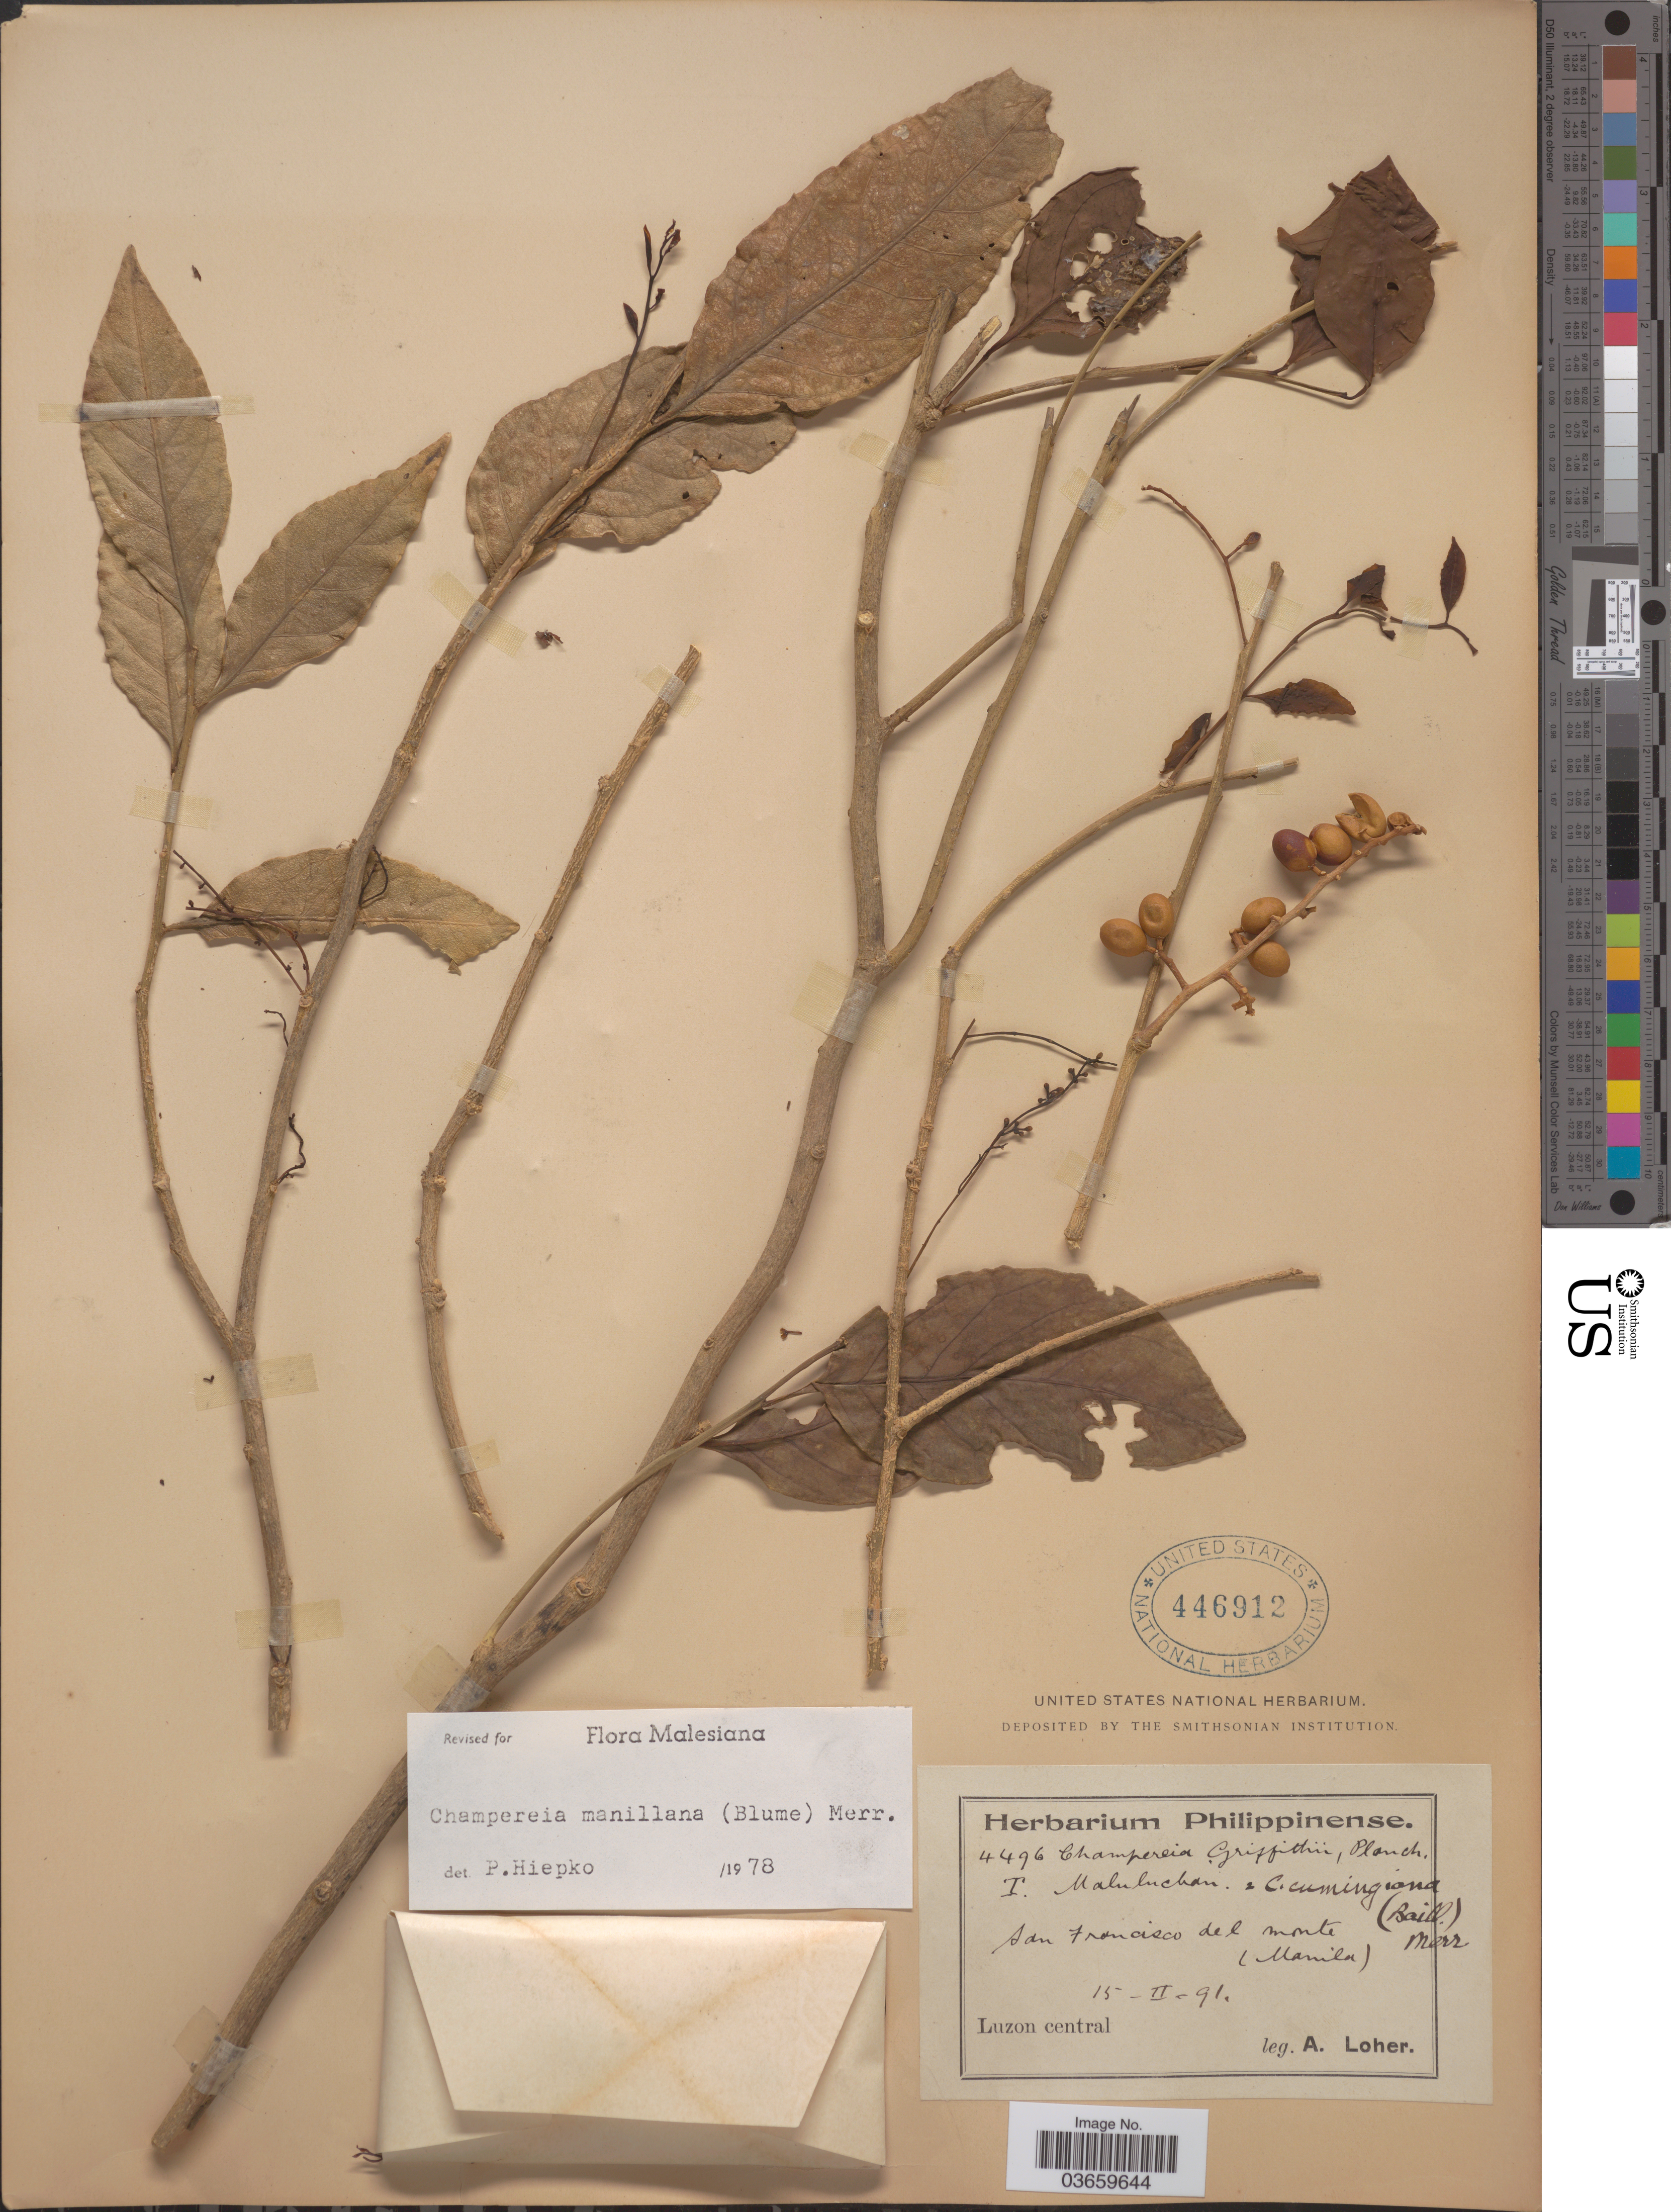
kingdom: Plantae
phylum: Tracheophyta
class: Magnoliopsida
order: Santalales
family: Opiliaceae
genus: Champereia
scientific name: Champereia manillana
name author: (Blume) Merr.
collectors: A. Loher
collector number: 4496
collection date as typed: Transcribed d/m/y: 15/2/91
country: Philippines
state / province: Central Luzon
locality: San Francisco del monte (Manila). Luzon central.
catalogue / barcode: US 446912